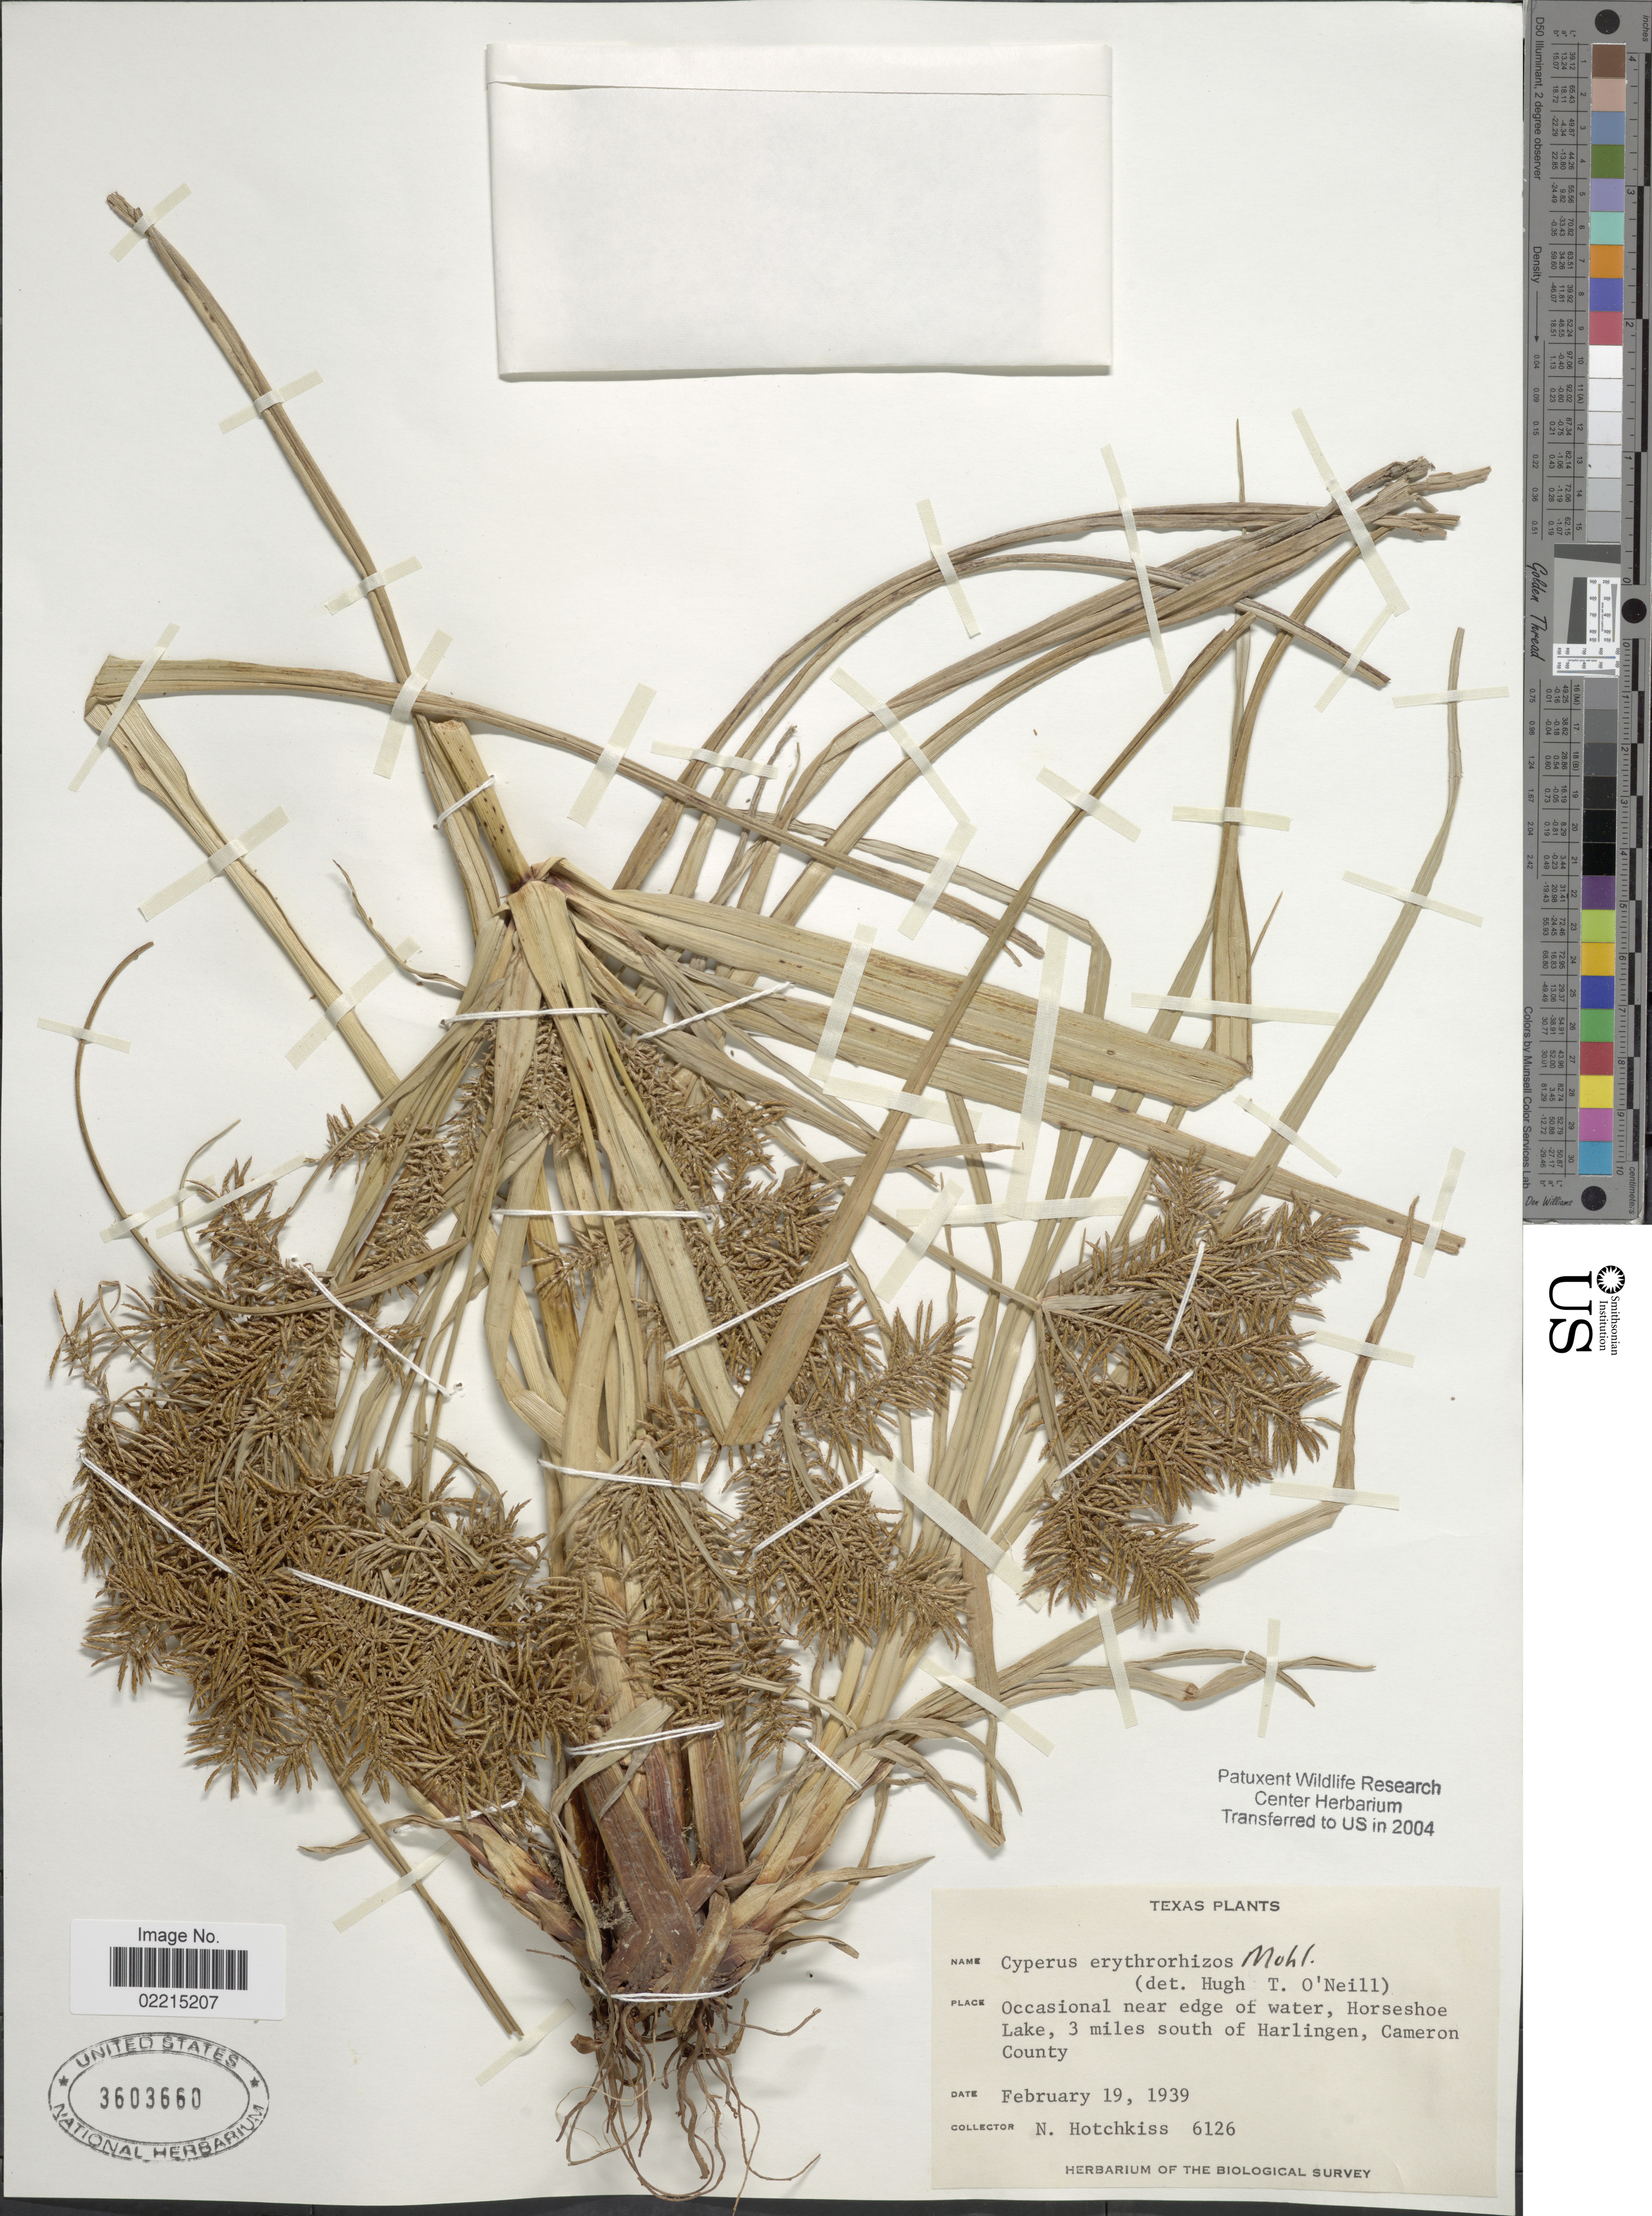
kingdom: Plantae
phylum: Tracheophyta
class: Liliopsida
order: Poales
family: Cyperaceae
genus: Cyperus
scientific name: Cyperus erythrorhizos Muhl.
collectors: N. Hotchkiss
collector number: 6126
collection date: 1939-02-19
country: United States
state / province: Texas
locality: Horsehoe Lake, 3 miles south of Harlington, Cameron County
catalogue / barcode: US 3603660